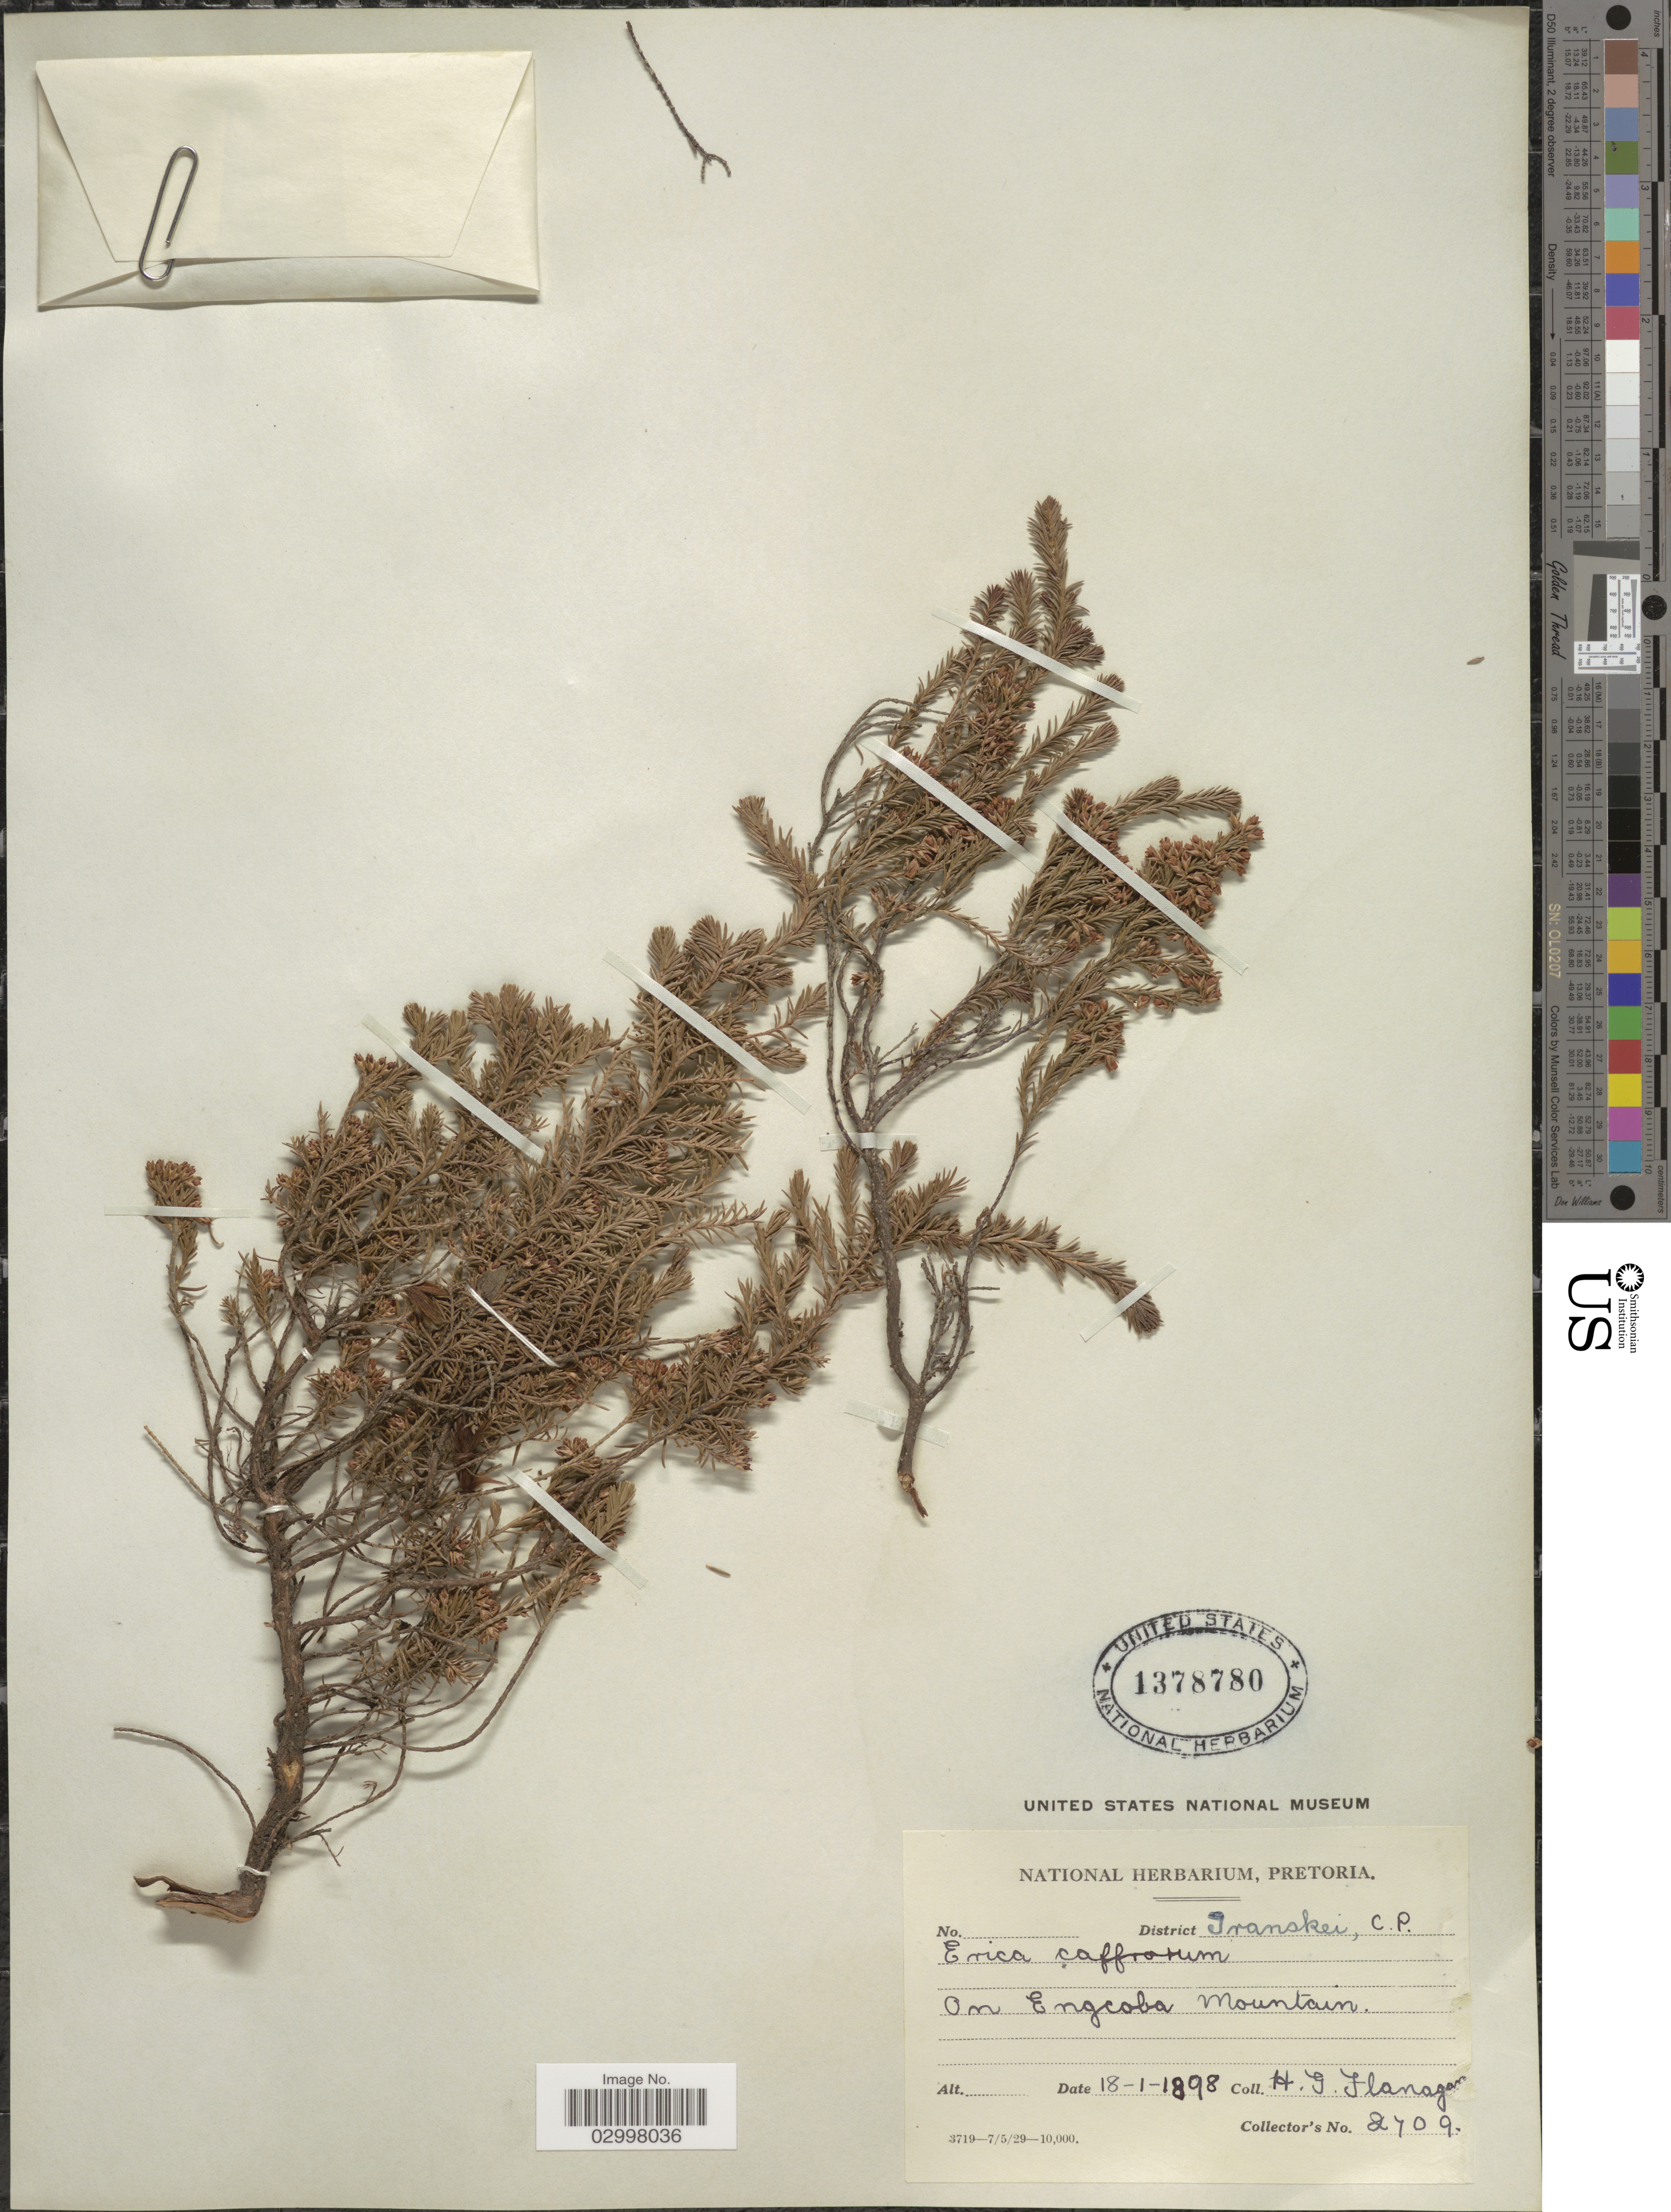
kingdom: Plantae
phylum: Tracheophyta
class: Magnoliopsida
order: Ericales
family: Ericaceae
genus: Erica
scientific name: Erica caffrorum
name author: Bolus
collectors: H. Flanagan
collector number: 2709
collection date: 1898-01-18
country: South Africa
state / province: Eastern Cape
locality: District Transkei, C.P. On Engcoba Mountain.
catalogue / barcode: US 1378780